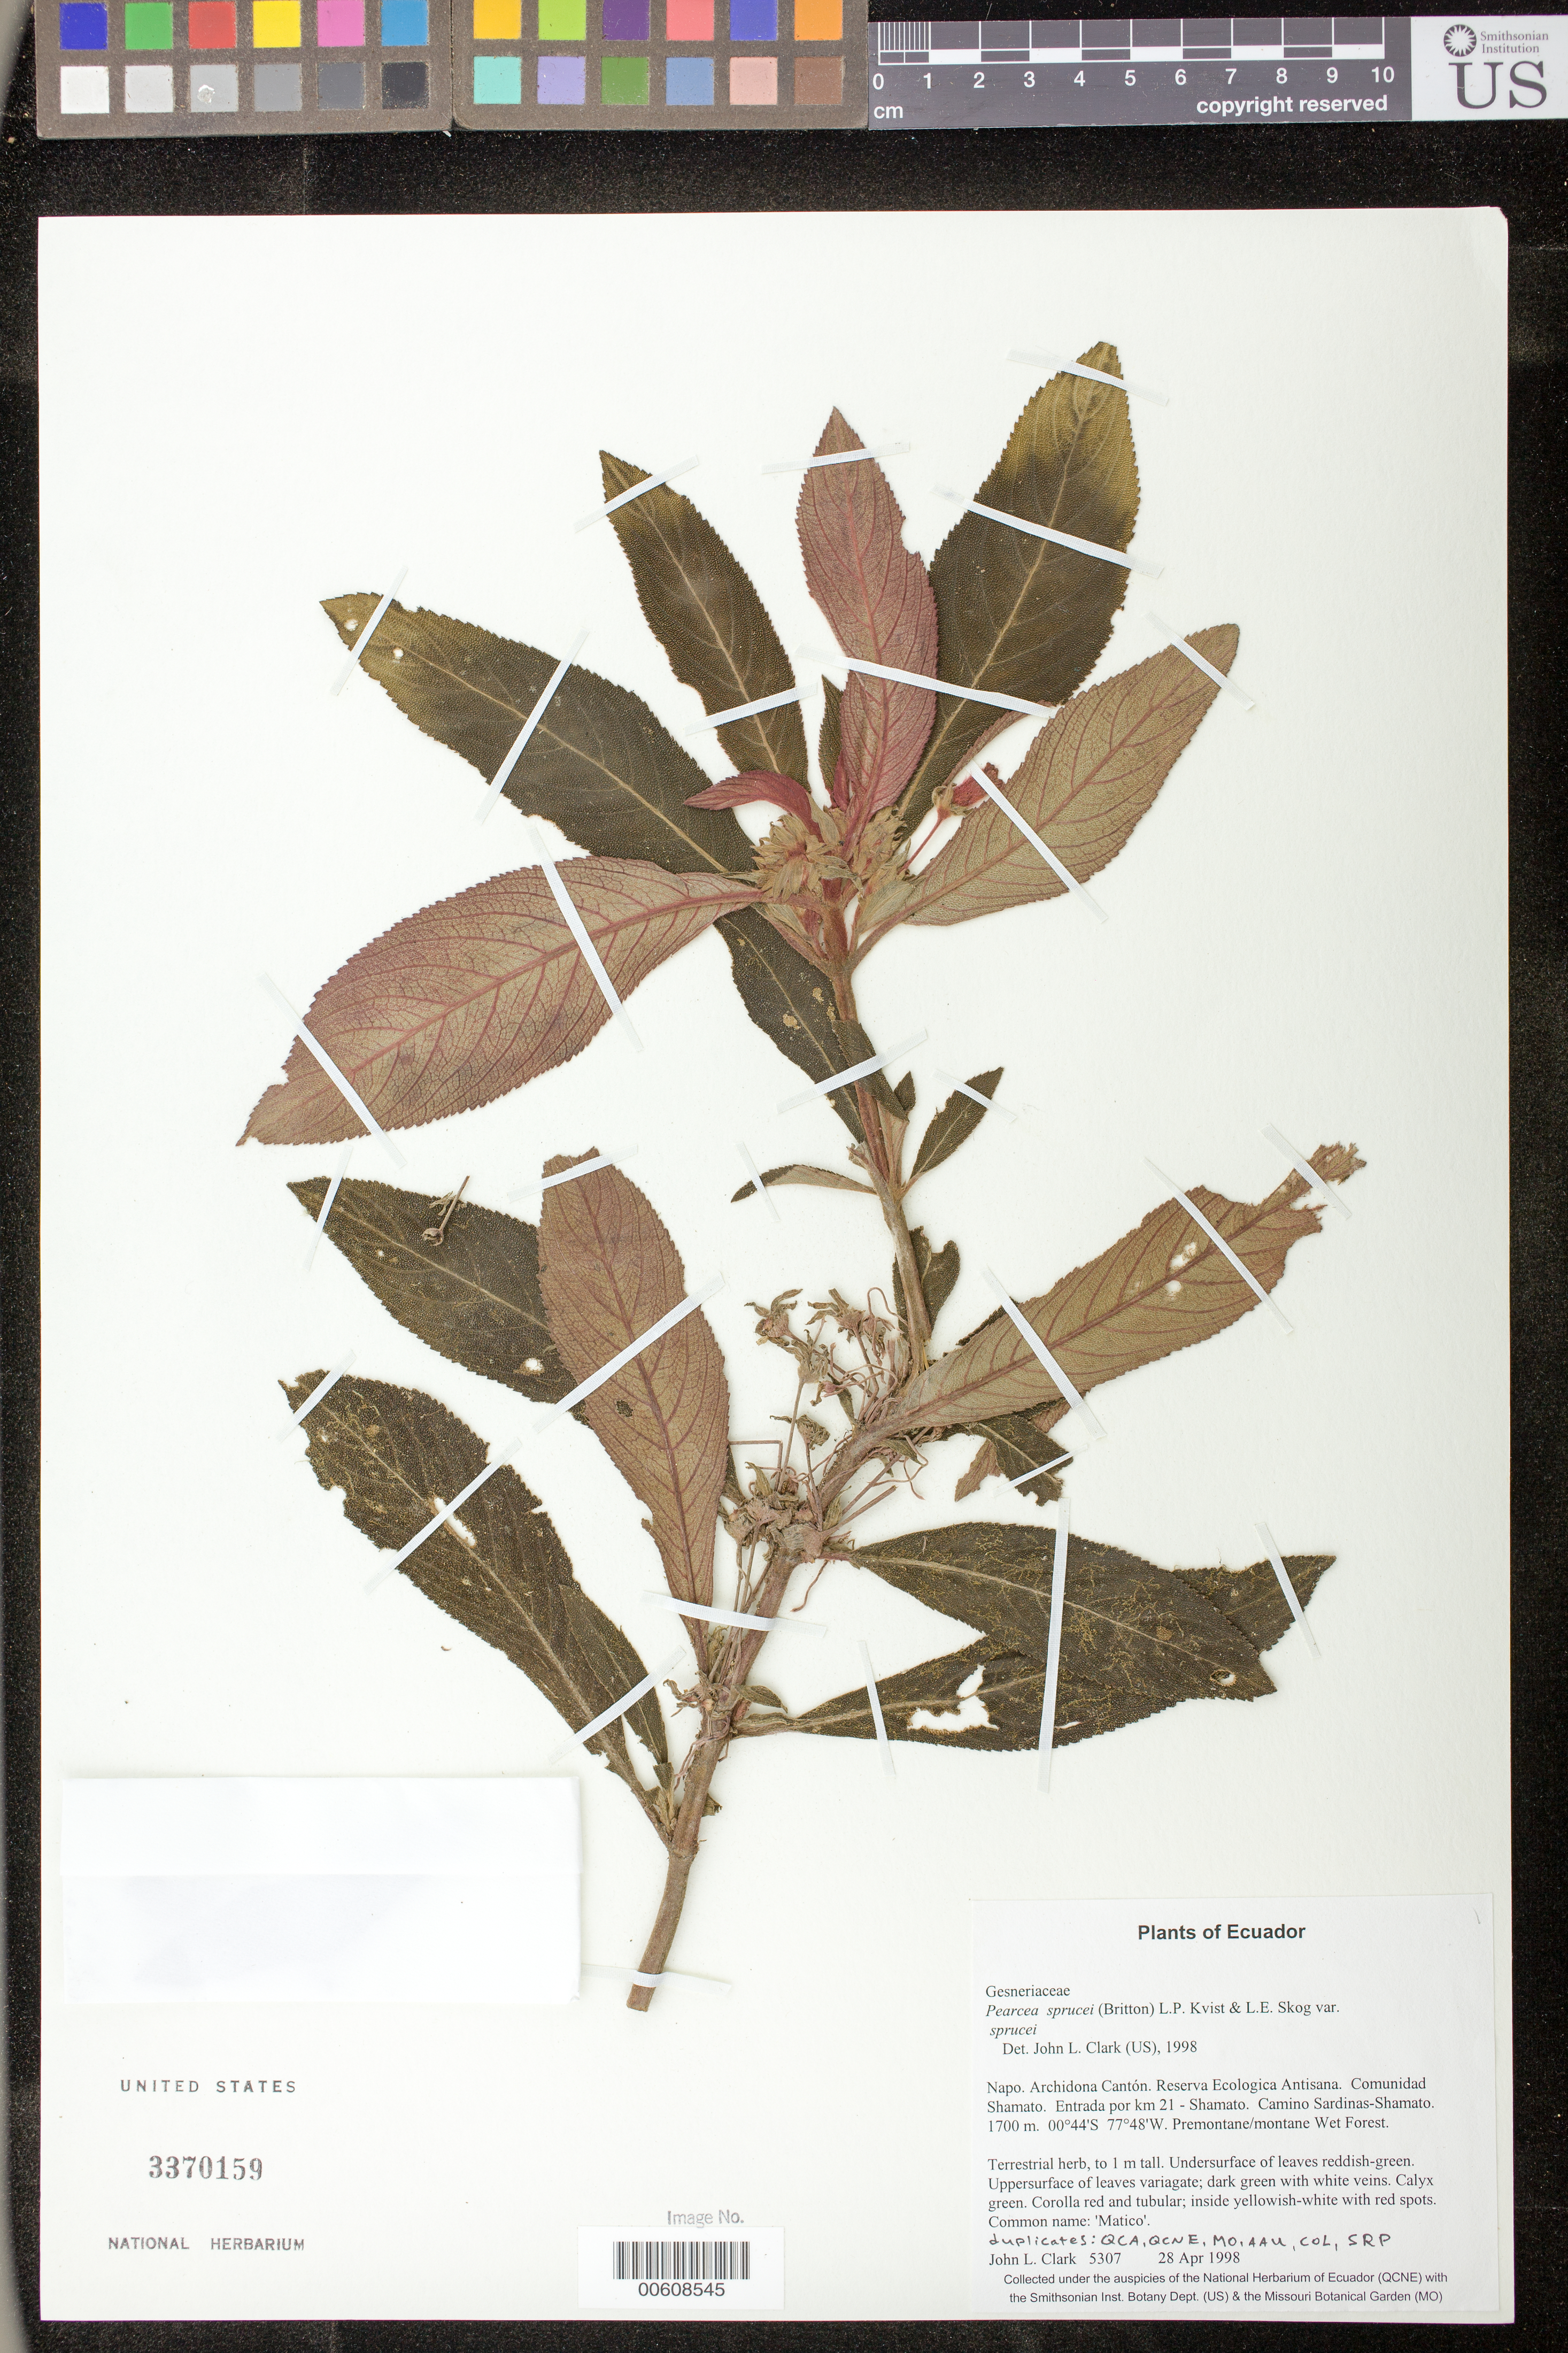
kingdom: Plantae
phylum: Tracheophyta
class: Magnoliopsida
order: Lamiales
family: Gesneriaceae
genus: Pearcea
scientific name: Pearcea sprucei var. sprucei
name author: (Britton ex Rusby) L.P. Kvist & L.E. Skog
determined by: Clark, J. L., (SEL), The Marie Selby Botanical Garden (UNITED STATES)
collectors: J. L. Clark, E. Narváez & P. Mamallacta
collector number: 5307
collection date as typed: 28 Apr 1998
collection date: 1998-04-28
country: Ecuador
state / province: Napo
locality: Archidona Cantón. Reserva Ecologica Antisana. Comunidad Shamato. Entrada por km 21 - Shamato. Camino Sardinas-Shamato.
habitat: Premontane/montane Wet Forest.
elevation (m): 1700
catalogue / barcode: US 3370159